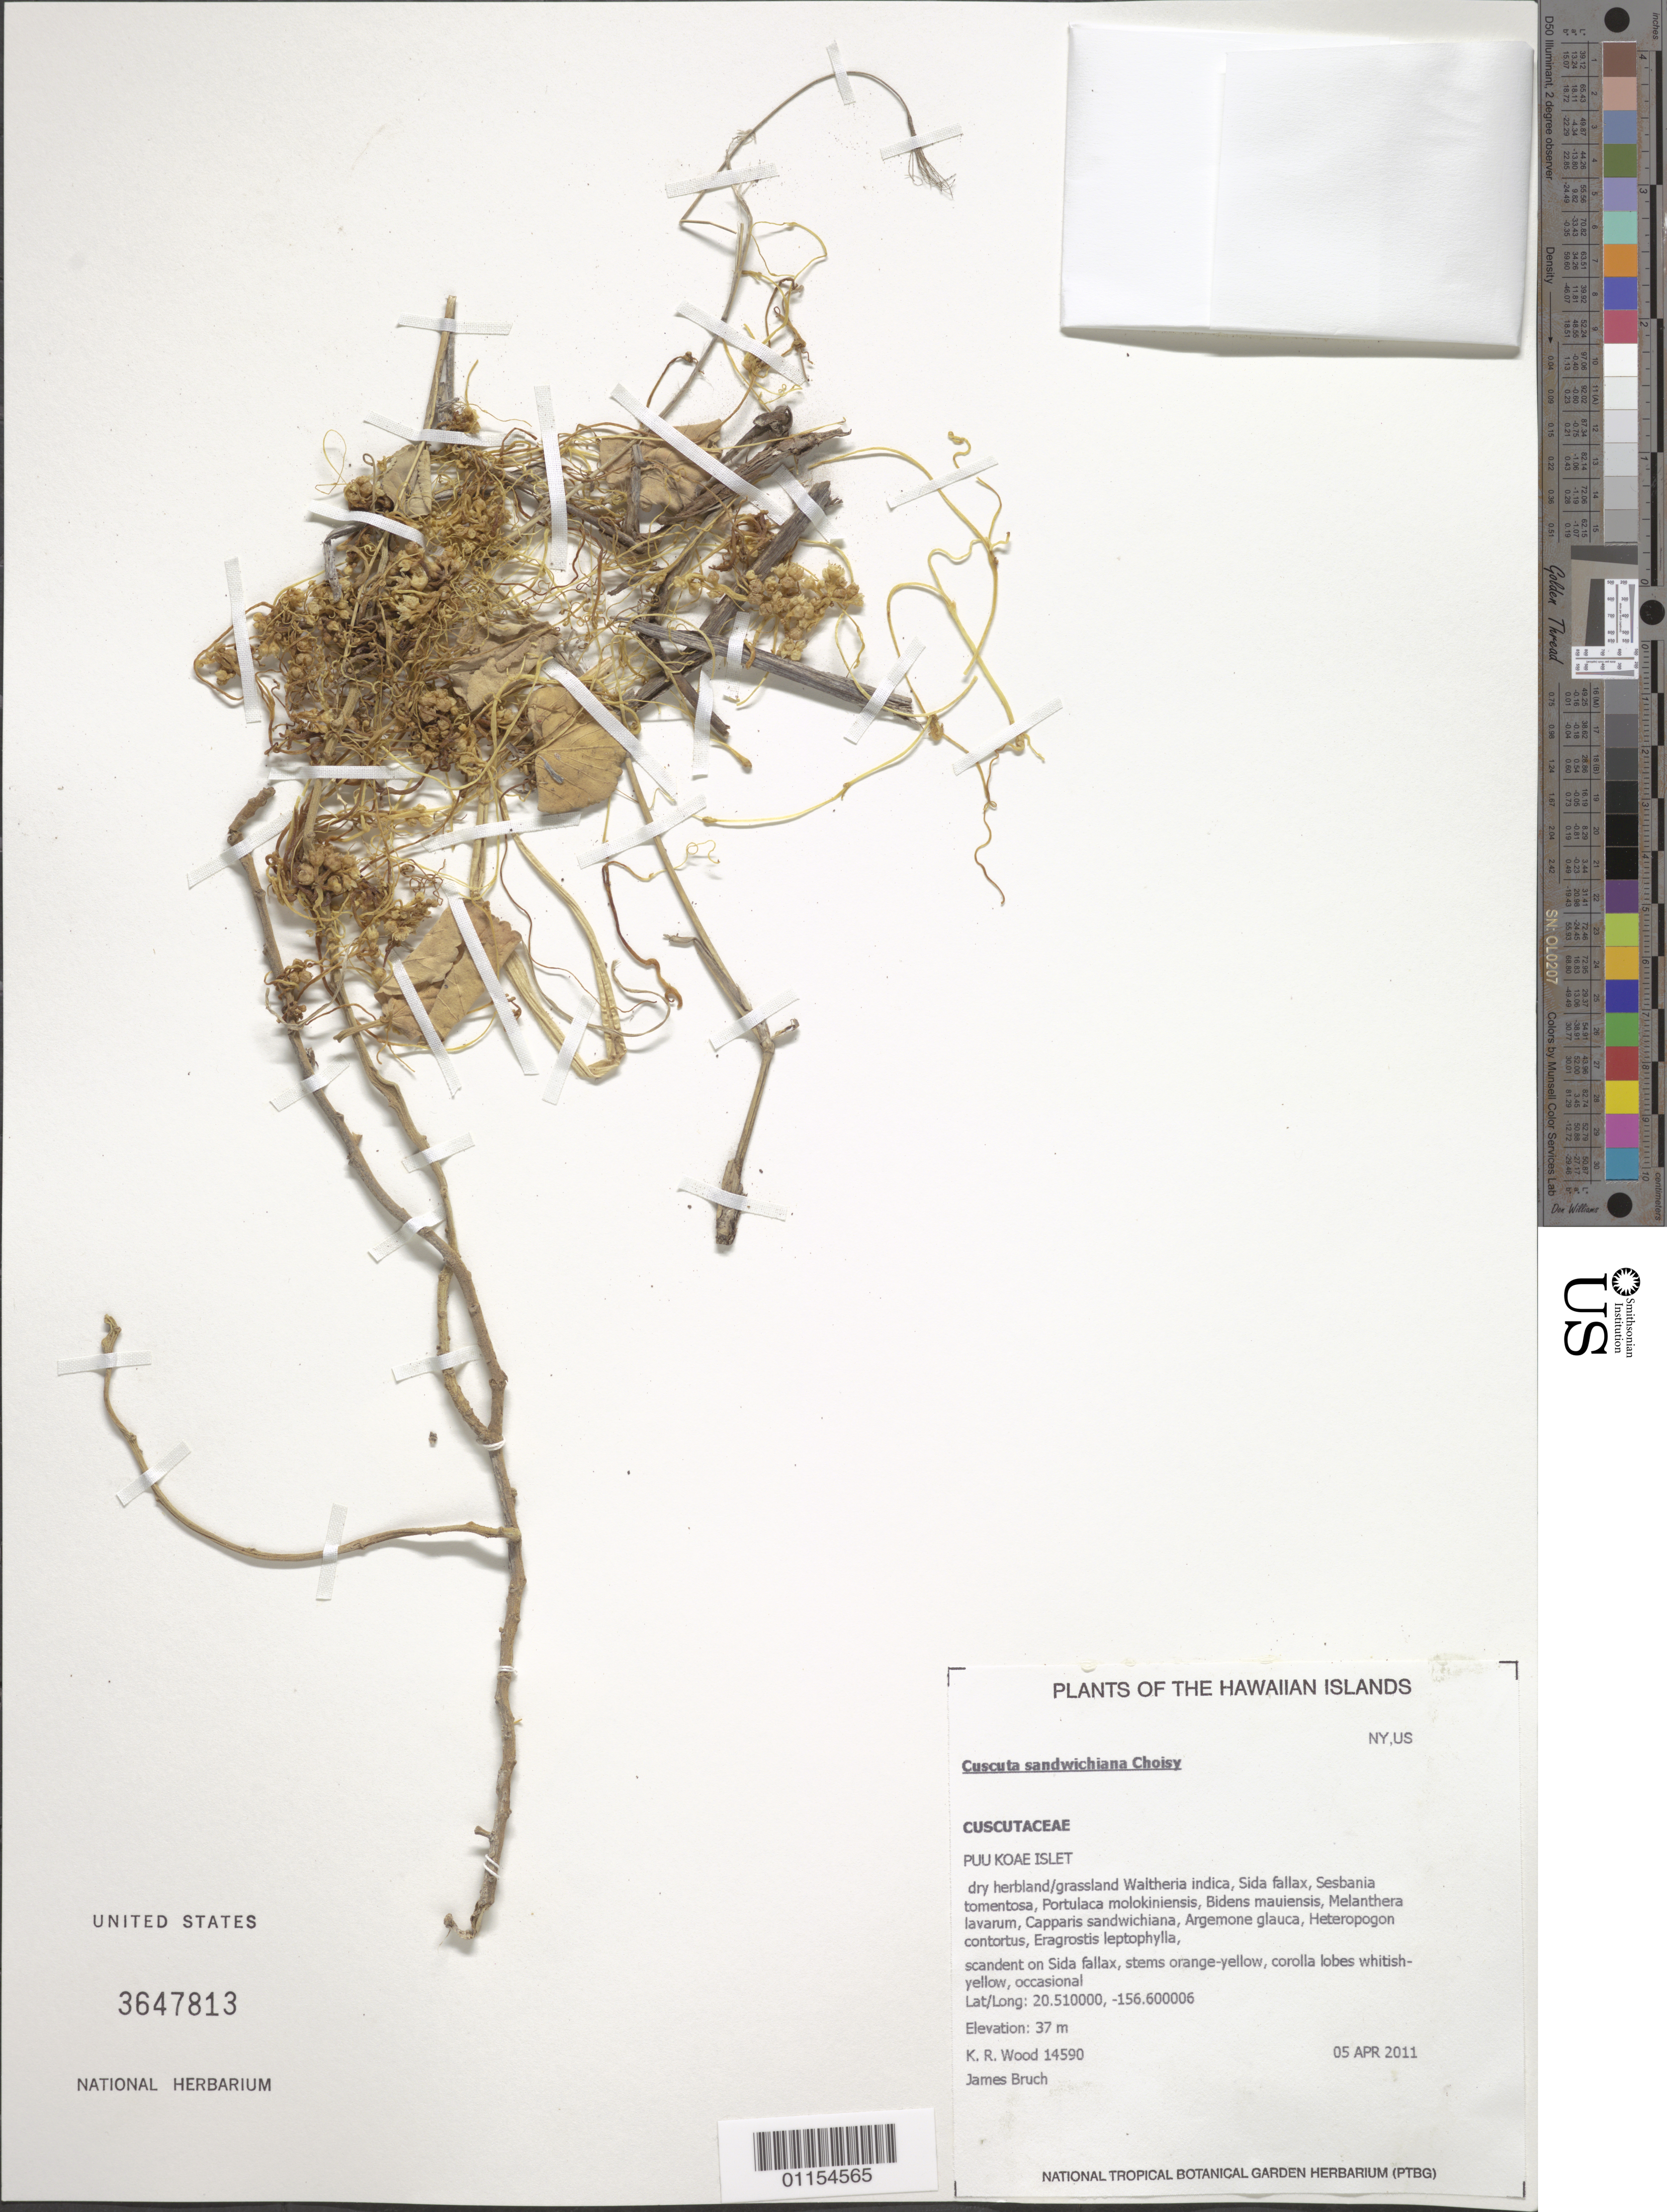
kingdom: Plantae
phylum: Tracheophyta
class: Magnoliopsida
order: Solanales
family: Convolvulaceae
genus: Cuscuta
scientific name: Cuscuta sandwichiana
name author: Choisy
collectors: K. R. Wood & J. Bruch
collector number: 14590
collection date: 2011-04-05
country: United States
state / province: Hawaii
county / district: Maui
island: Kaho'olawe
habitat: Scandent on Sida fallax.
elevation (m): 37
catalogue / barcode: US 3647813